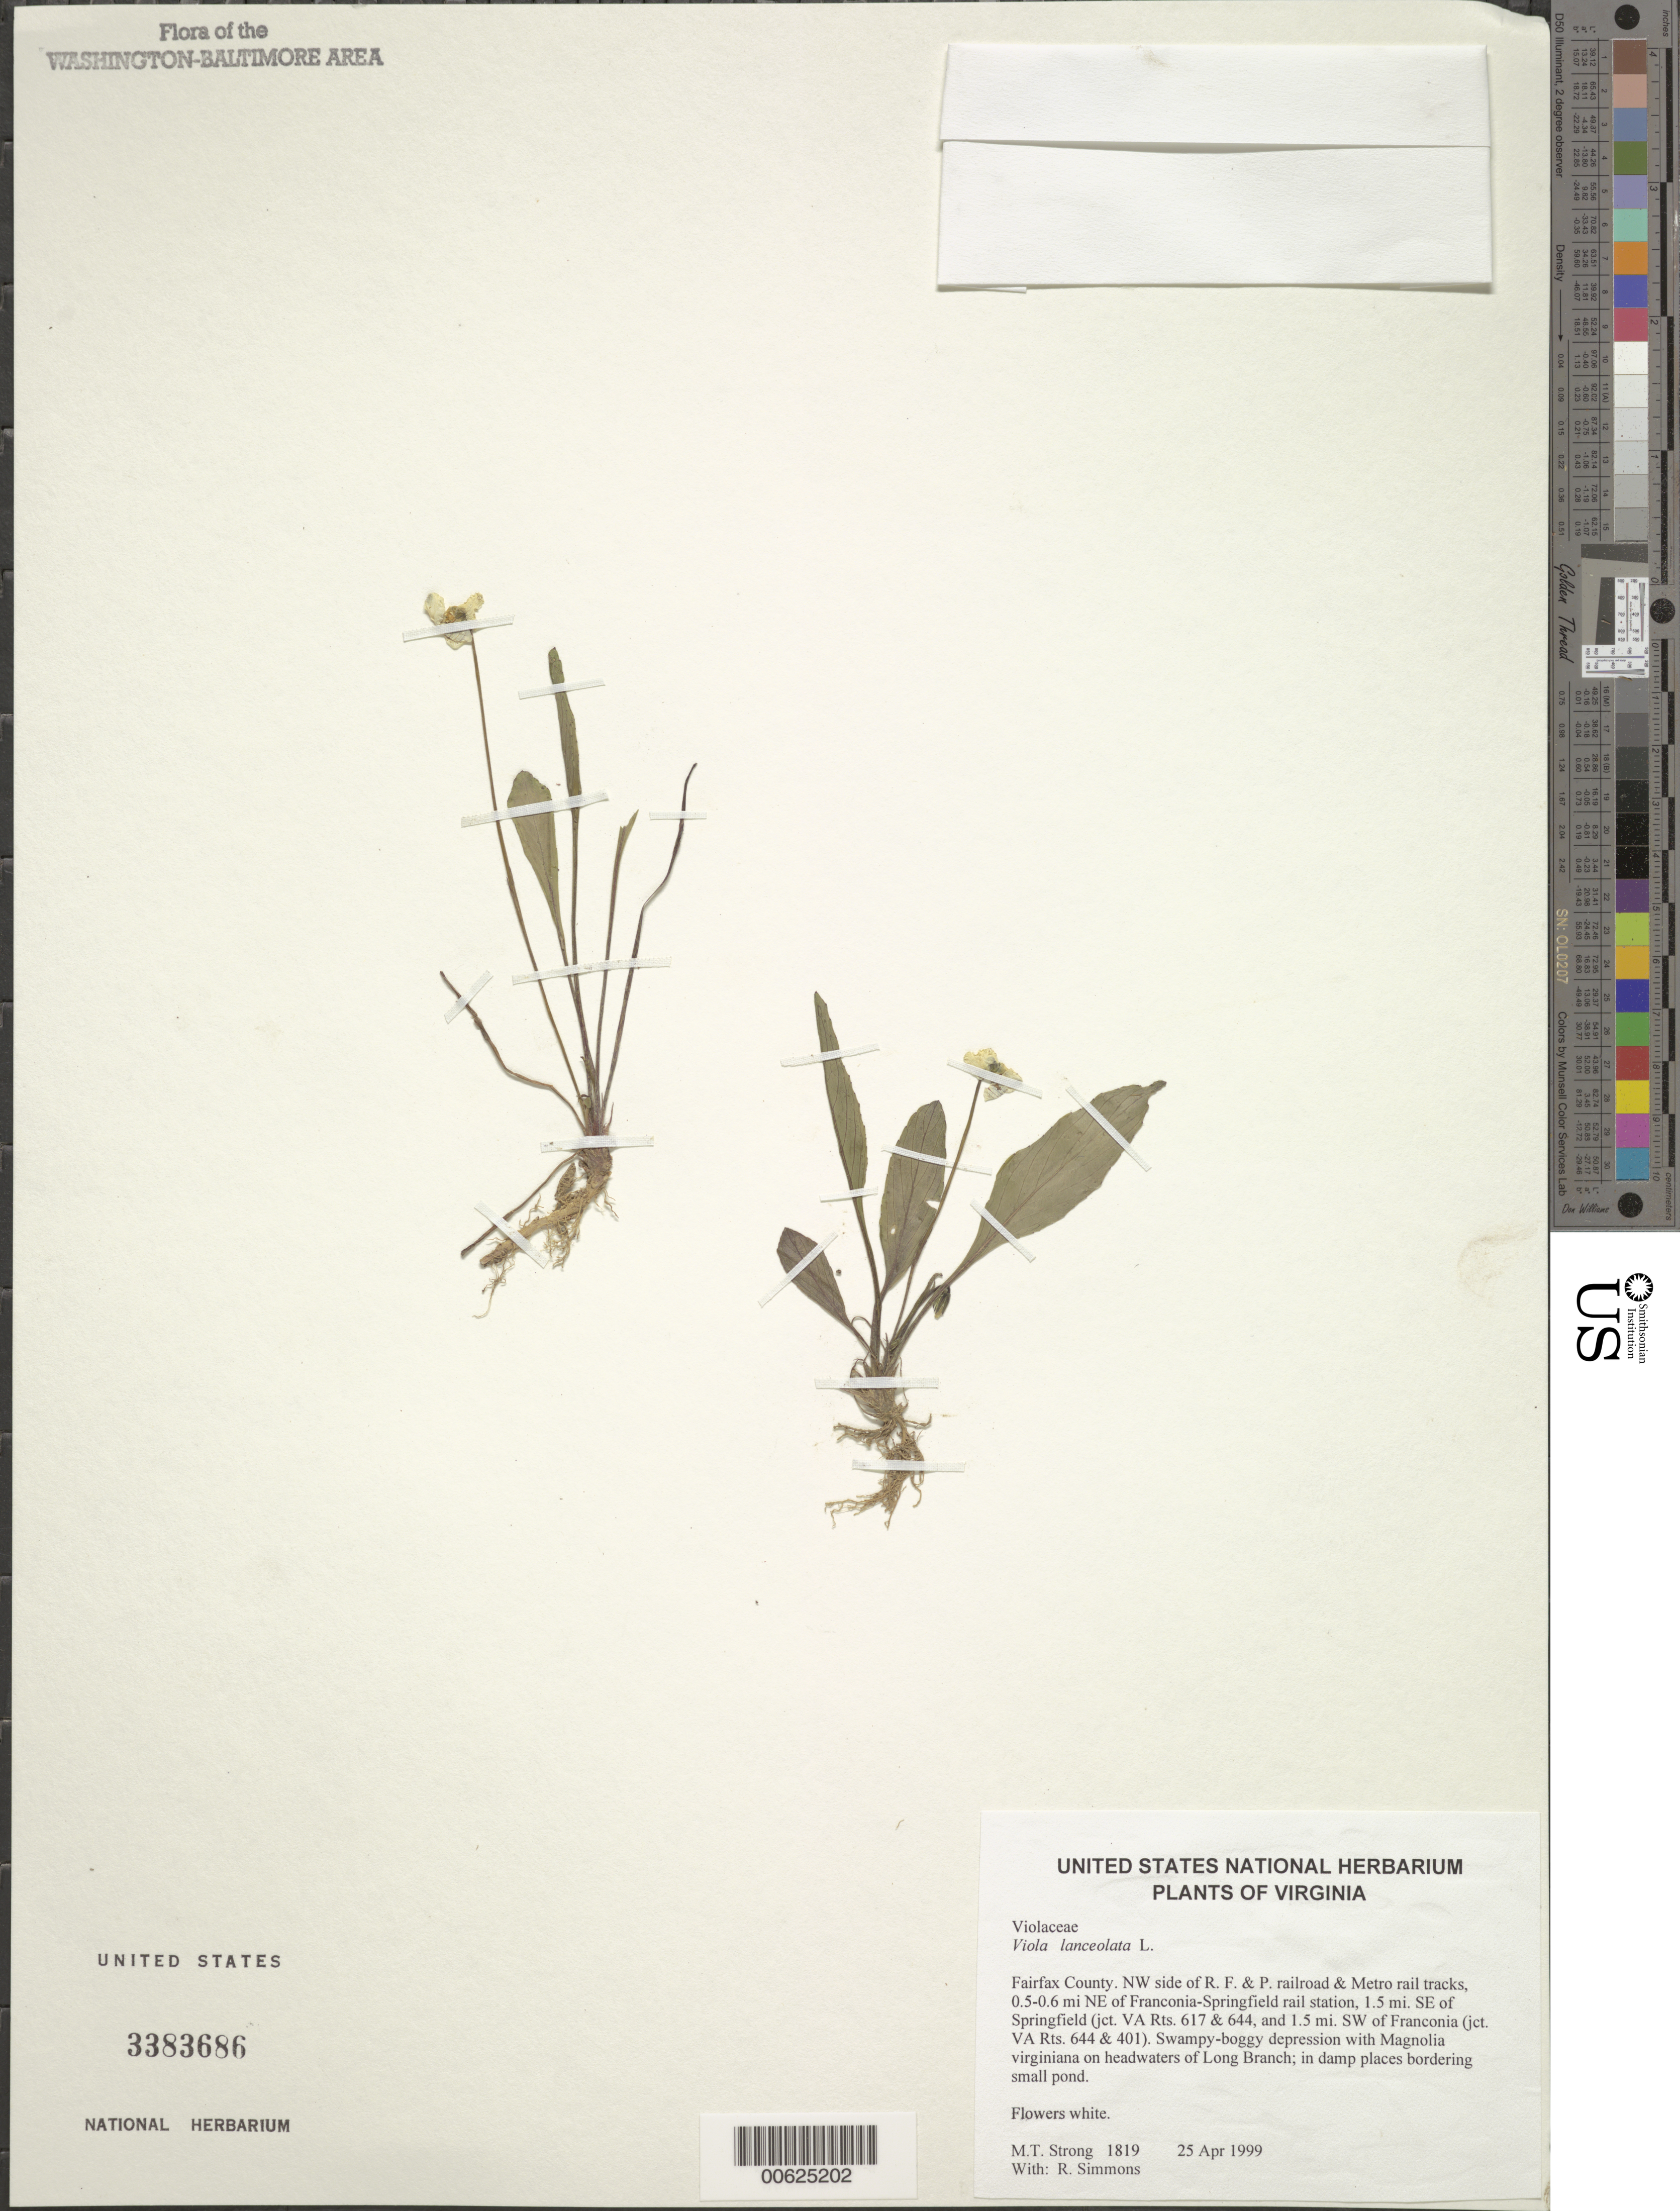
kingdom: Plantae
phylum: Tracheophyta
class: Magnoliopsida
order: Malpighiales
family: Violaceae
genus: Viola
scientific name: Viola lanceolata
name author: L.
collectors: M. T. Strong & R. Simmons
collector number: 1819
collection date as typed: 25 Apr 1999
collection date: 1999-04-25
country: United States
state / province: Virginia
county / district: Fairfax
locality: NW side of R. F. & P. railroad & Metro rail tracks, 0.5-0.6 mi NE of Franconia-Springfield rail station, 1.5 mi. SE of Springfield (jct. VA Rts. 617 & 644, and 1.5 mi. SW of Franconia (jct. VA Rts. 644 & 401).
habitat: Swampy-boggy depression with Magnolia virginiana on headwaters of Long Branch; in damp places bordering small pond.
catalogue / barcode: US 3383686